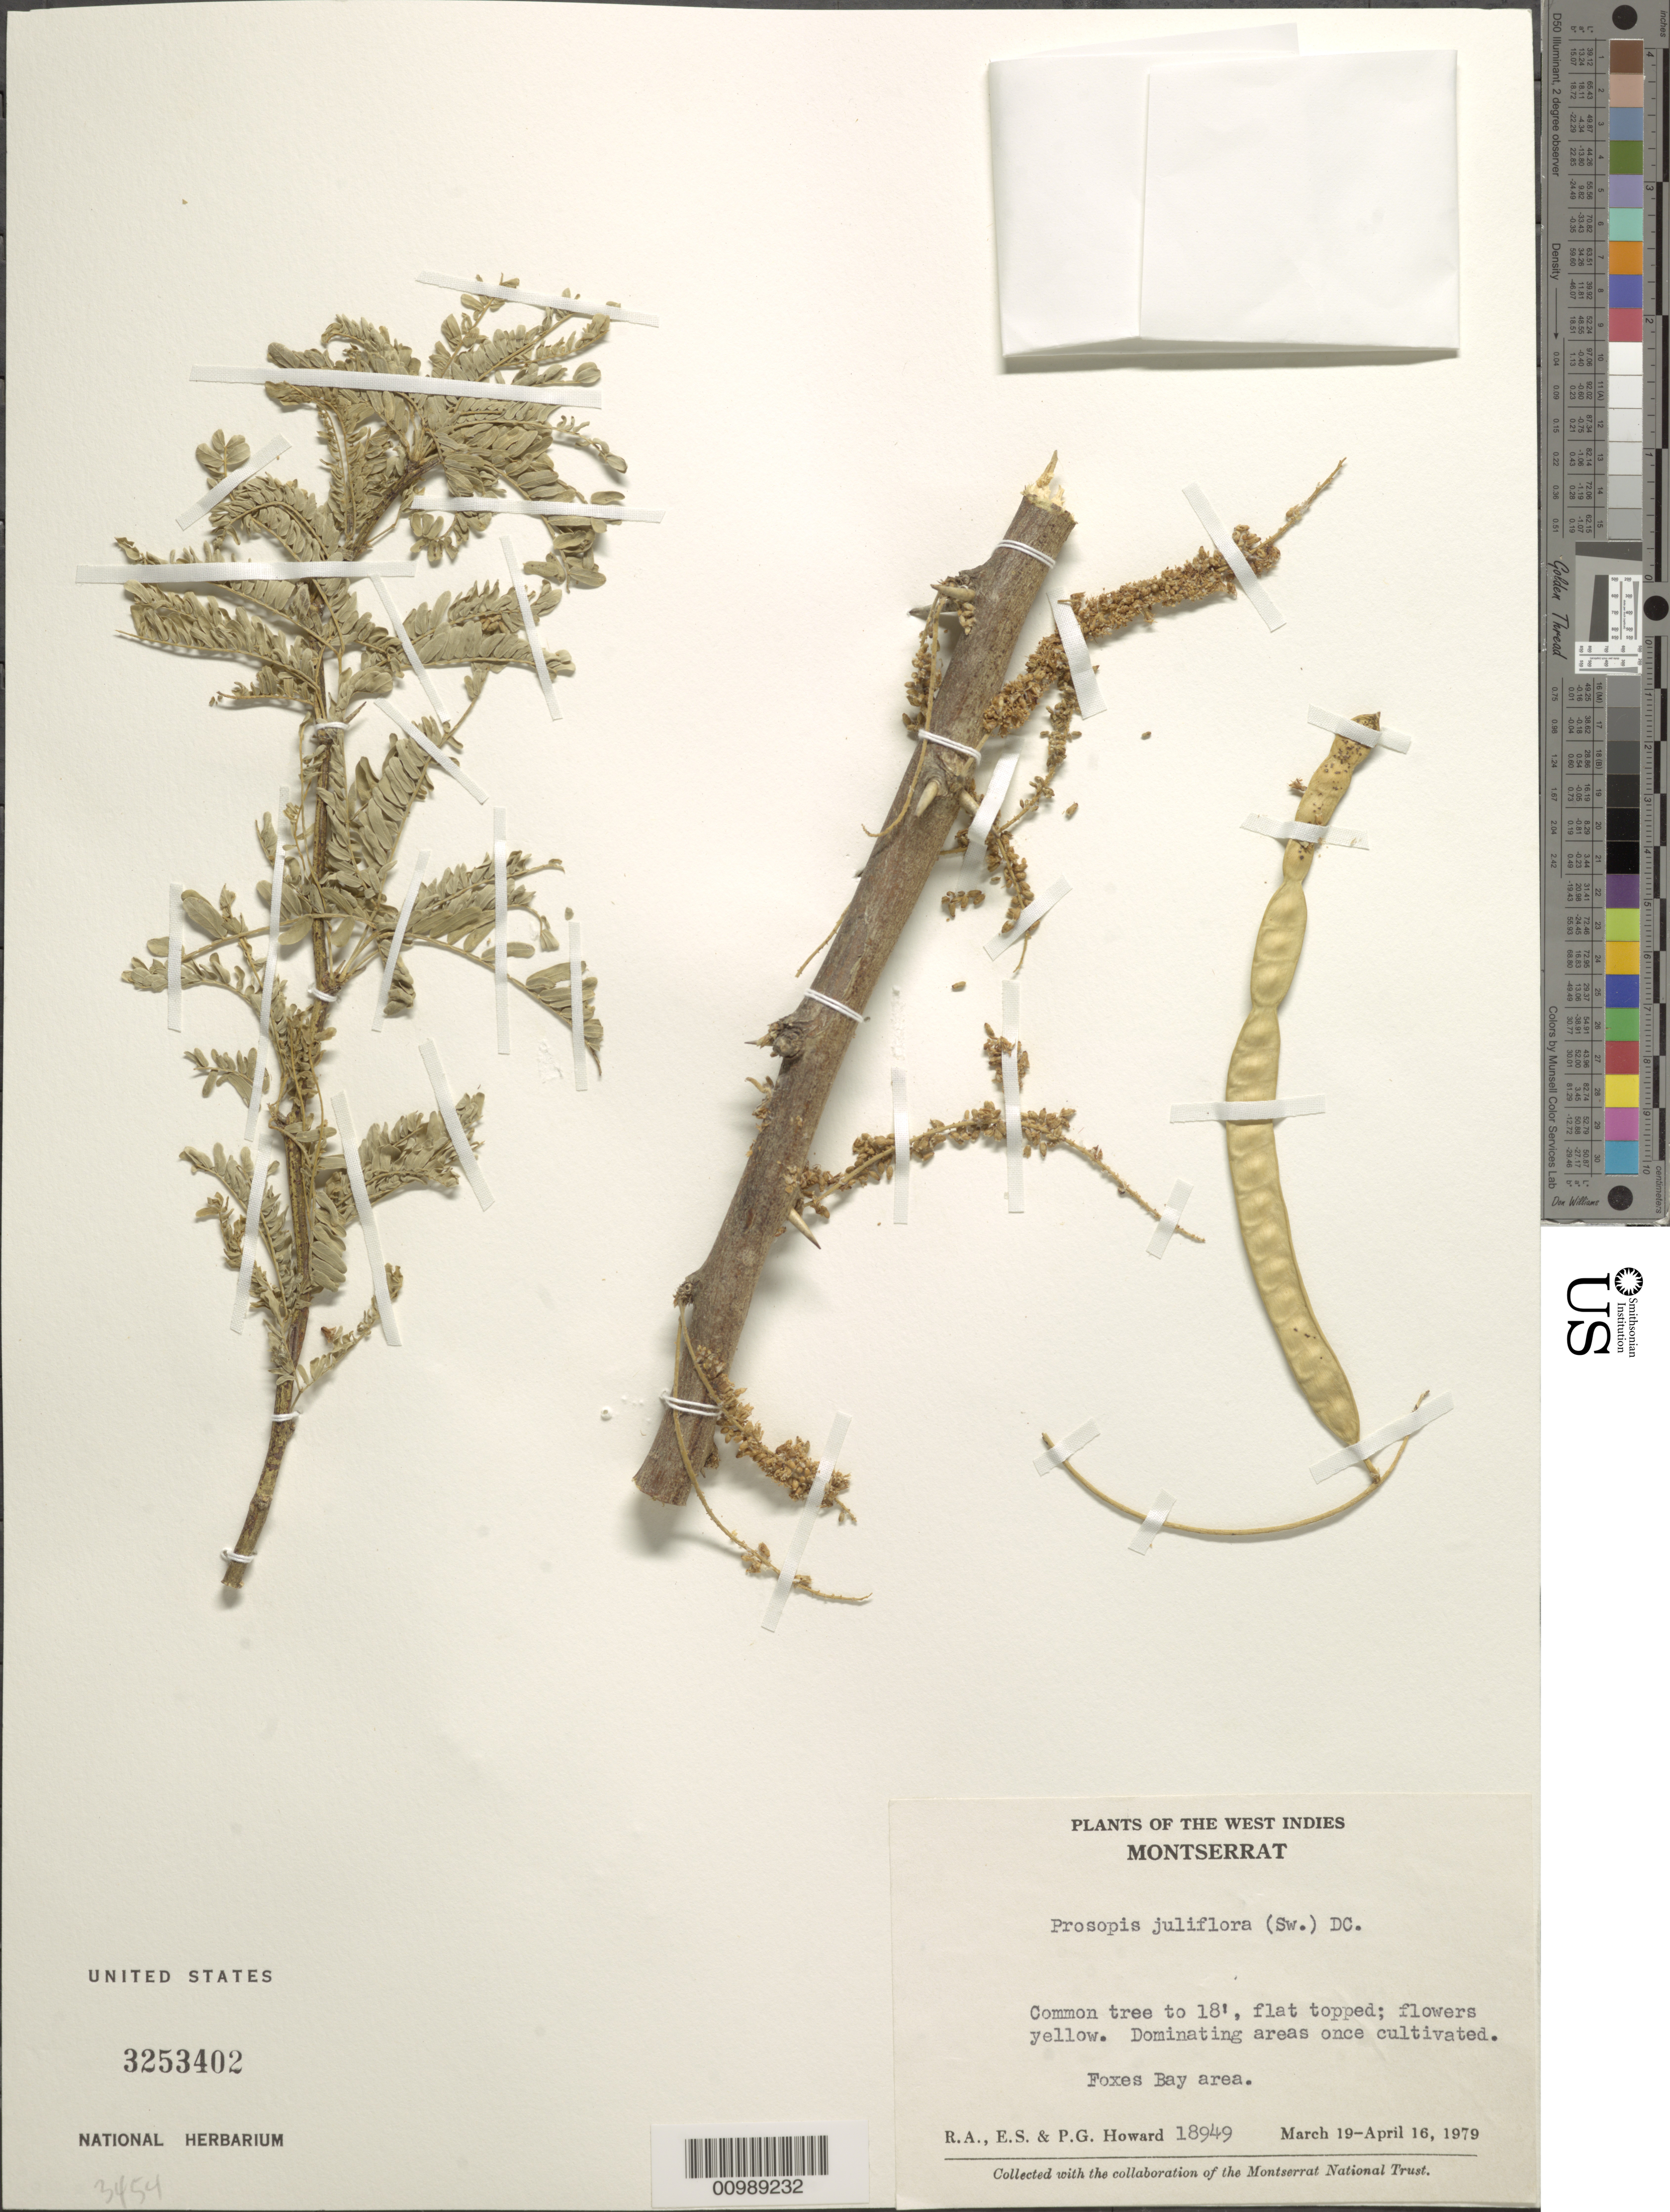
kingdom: Plantae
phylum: Tracheophyta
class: Magnoliopsida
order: Fabales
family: Fabaceae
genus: Neltuma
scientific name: Neltuma juliflora var. juliflora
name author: (Sw.) Raf.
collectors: R. A. Howard, E. S. Howard & P. Howard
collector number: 18949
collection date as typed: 19 Mar 1979 to 16 Apr 1979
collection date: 1979-03-19/1979-04-16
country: Montserrat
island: Montserrat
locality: Foxes Bay area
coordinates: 0 N, 0 E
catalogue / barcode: US 3253402